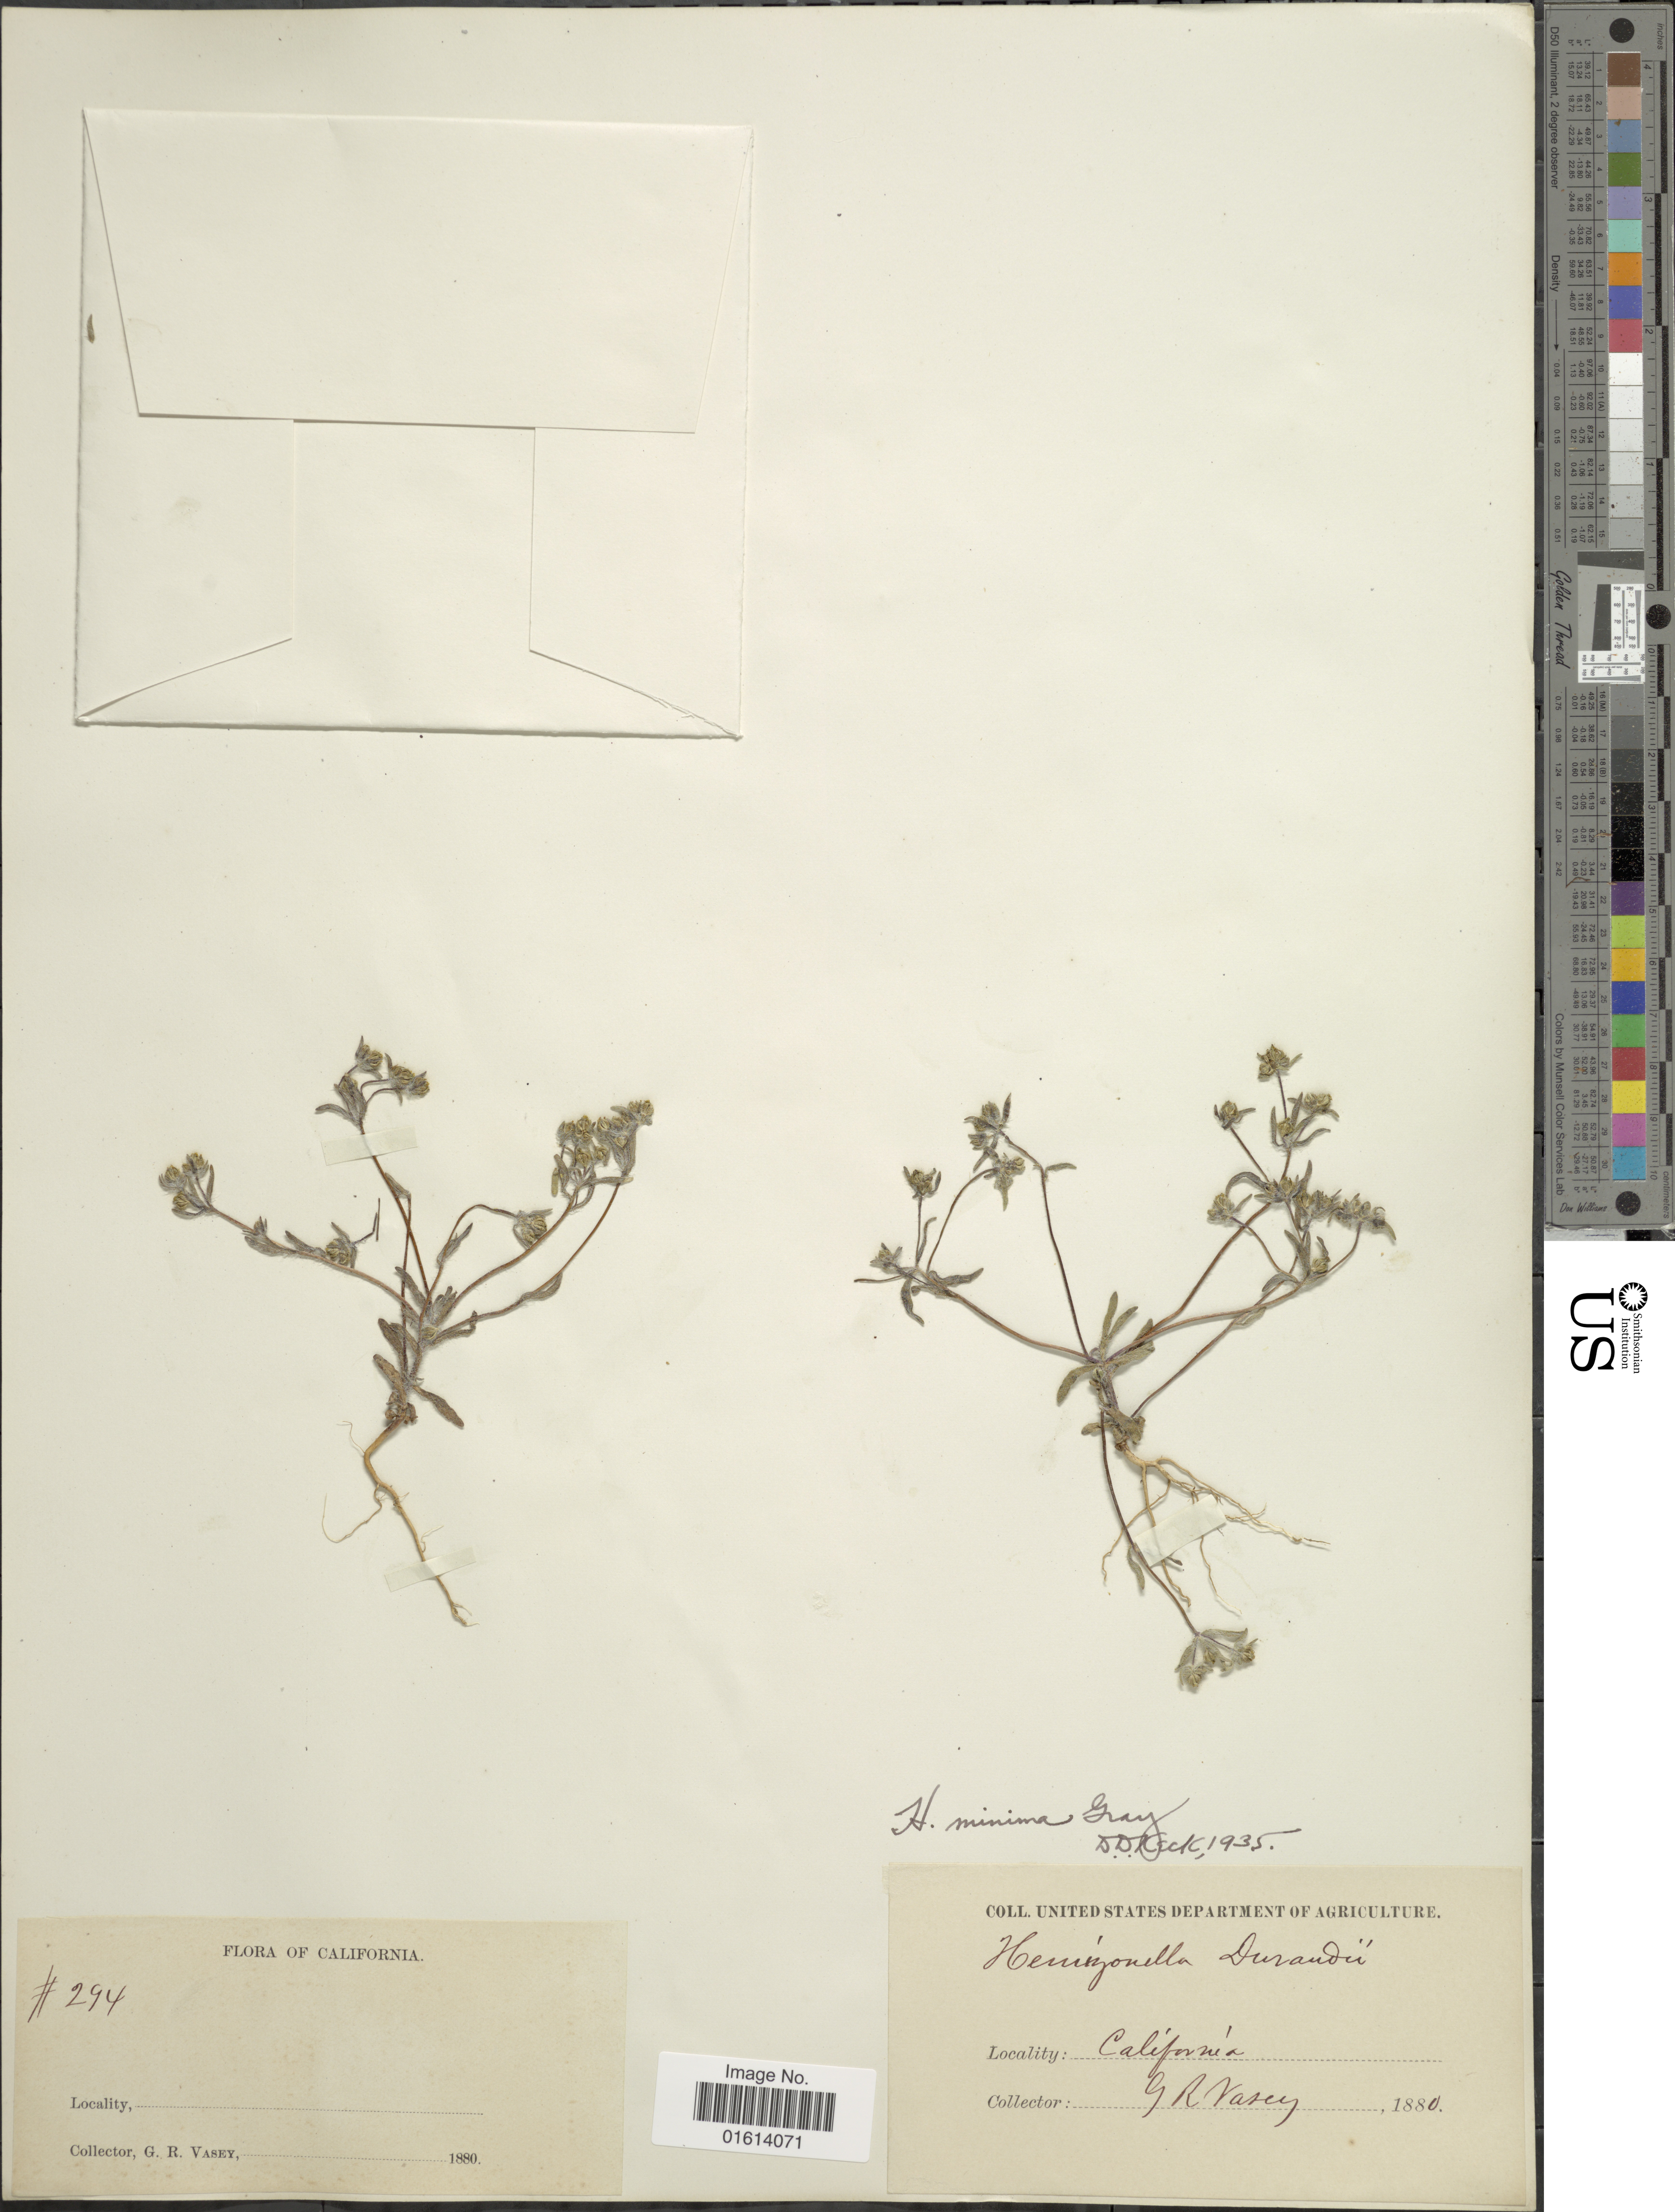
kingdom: Plantae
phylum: Tracheophyta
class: Magnoliopsida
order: Asterales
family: Asteraceae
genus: Hemizonella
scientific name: Hemizonella minima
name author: (A. Gray) A. Gray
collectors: G. R. Vasey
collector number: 294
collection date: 1880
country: United States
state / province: California